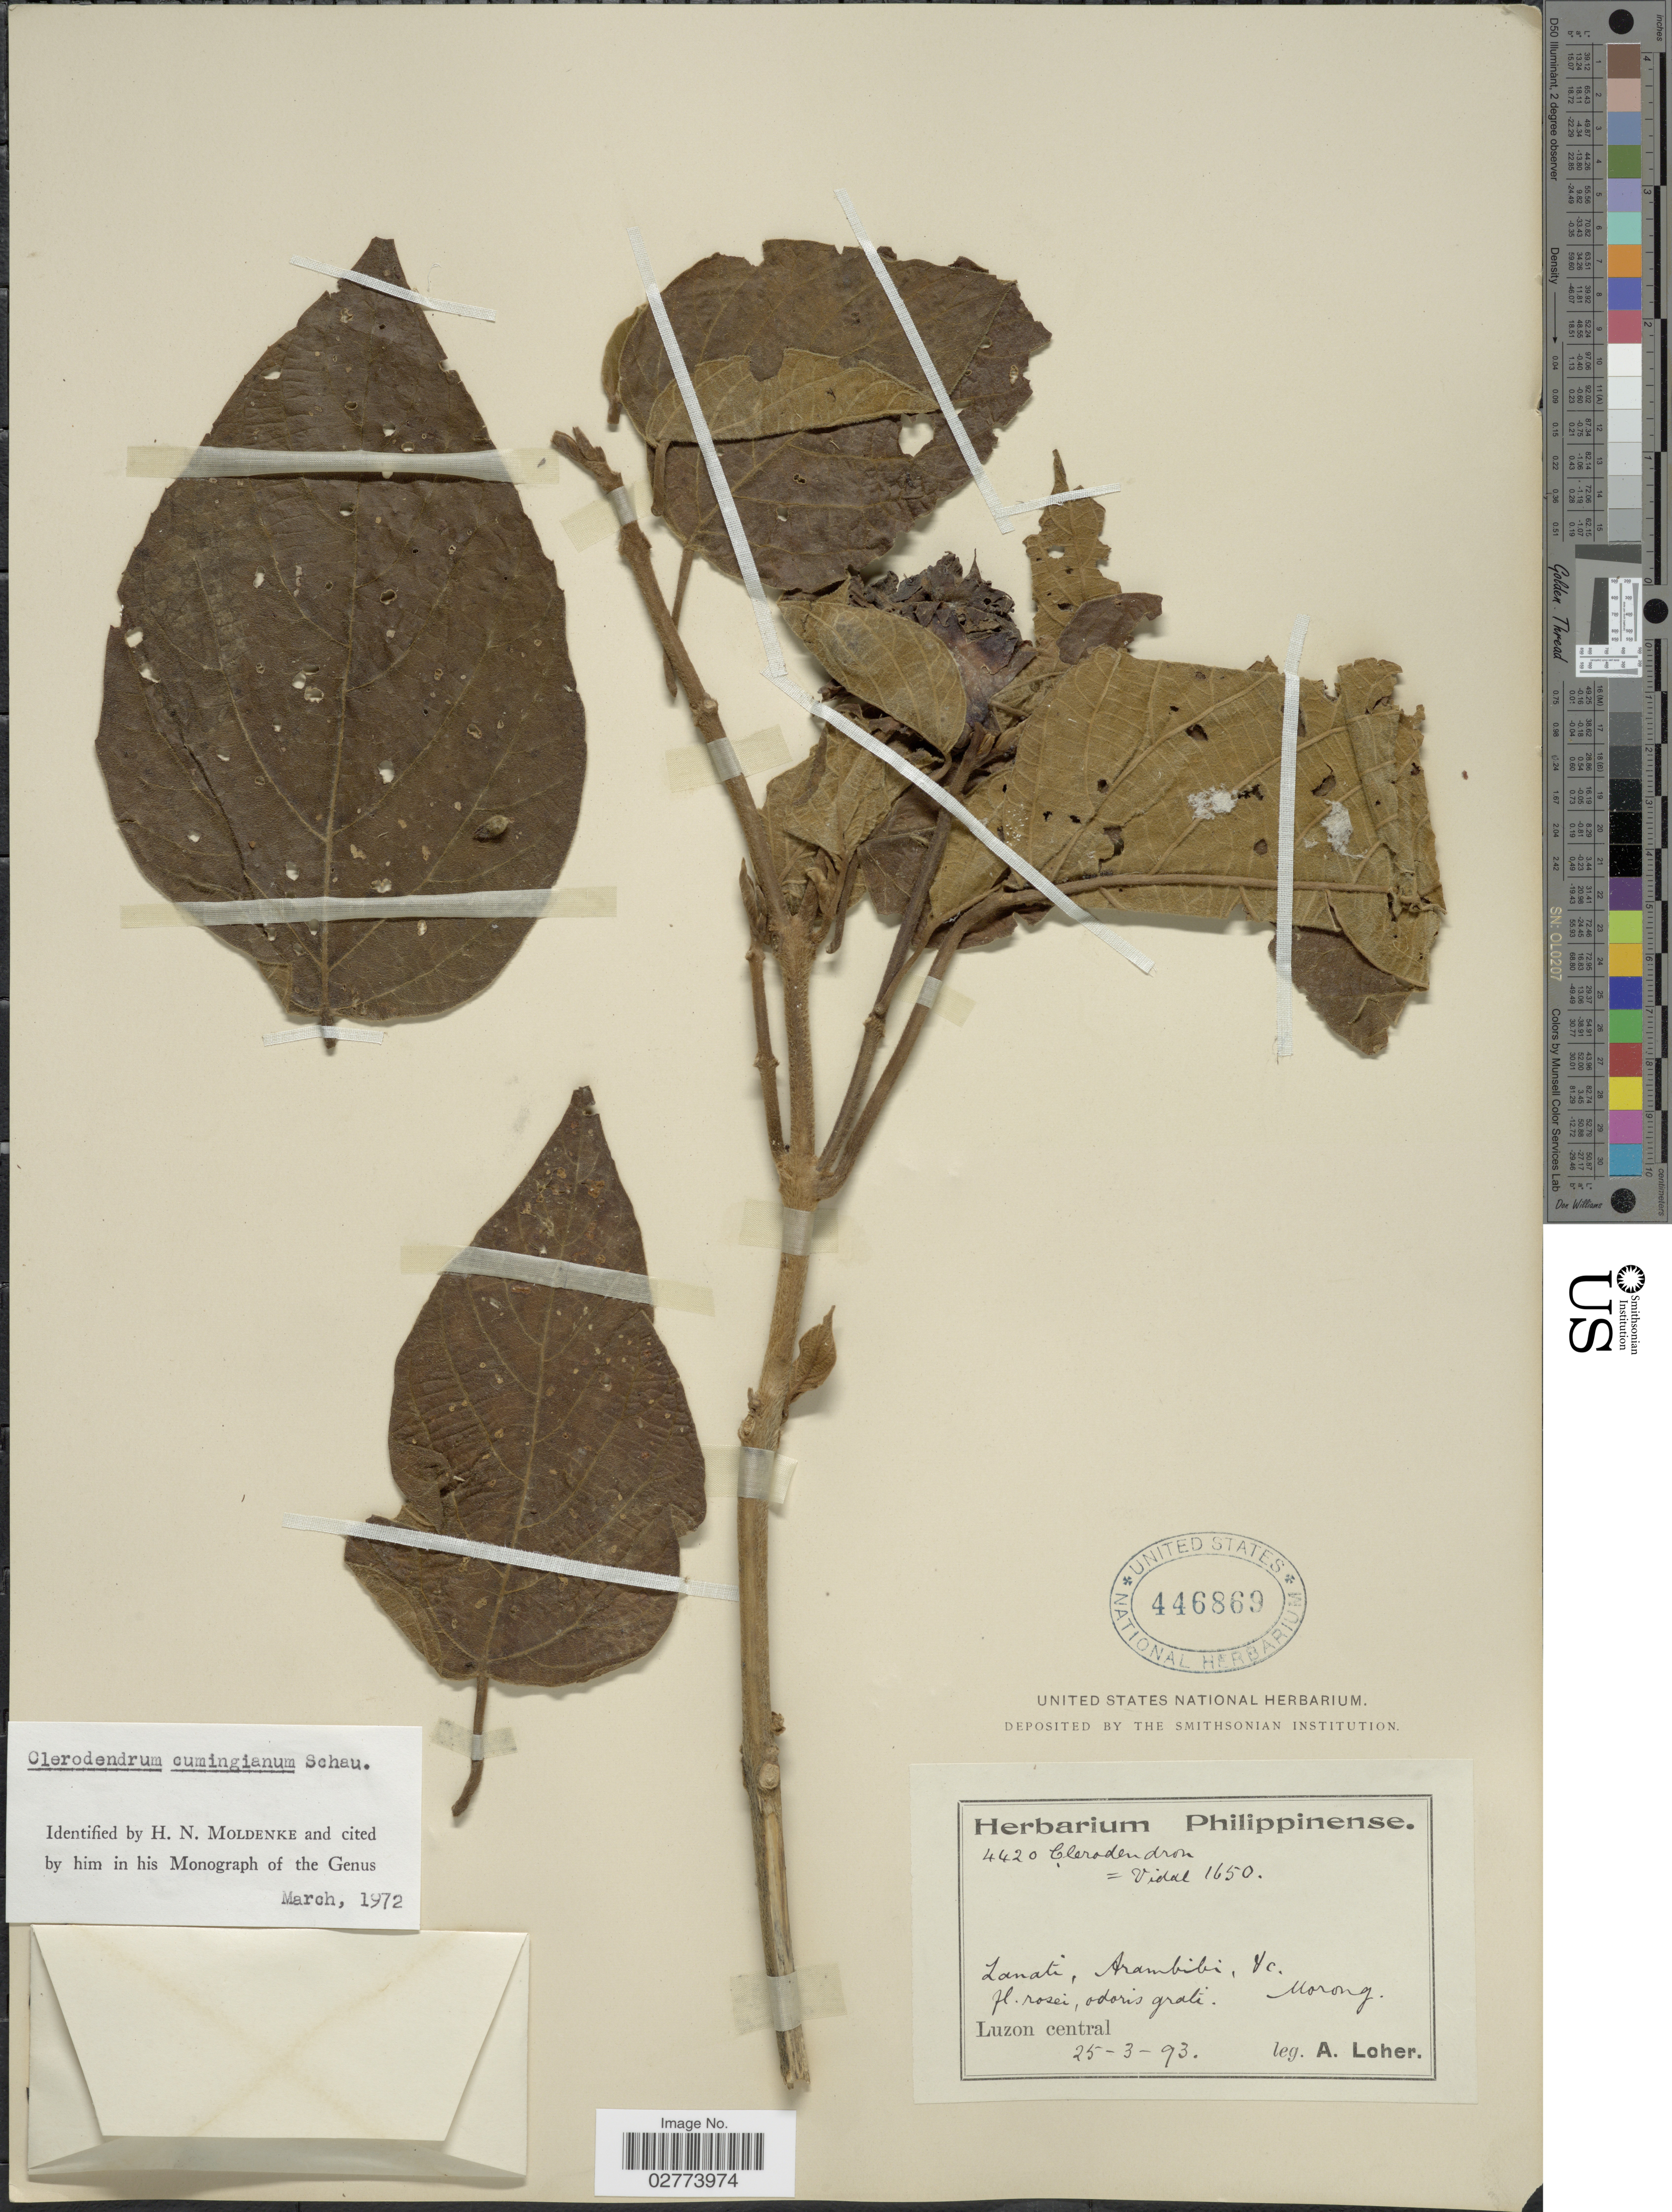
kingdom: Plantae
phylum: Tracheophyta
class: Magnoliopsida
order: Lamiales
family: Lamiaceae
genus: Clerodendrum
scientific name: Clerodendrum cumingianum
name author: Schauer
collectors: A. Loher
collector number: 4420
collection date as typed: Transcribed d/m/y: 25/3/93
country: Philippines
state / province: Central Luzon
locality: Lanati, Arambibi, Vc. Morong.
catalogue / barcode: US 446869